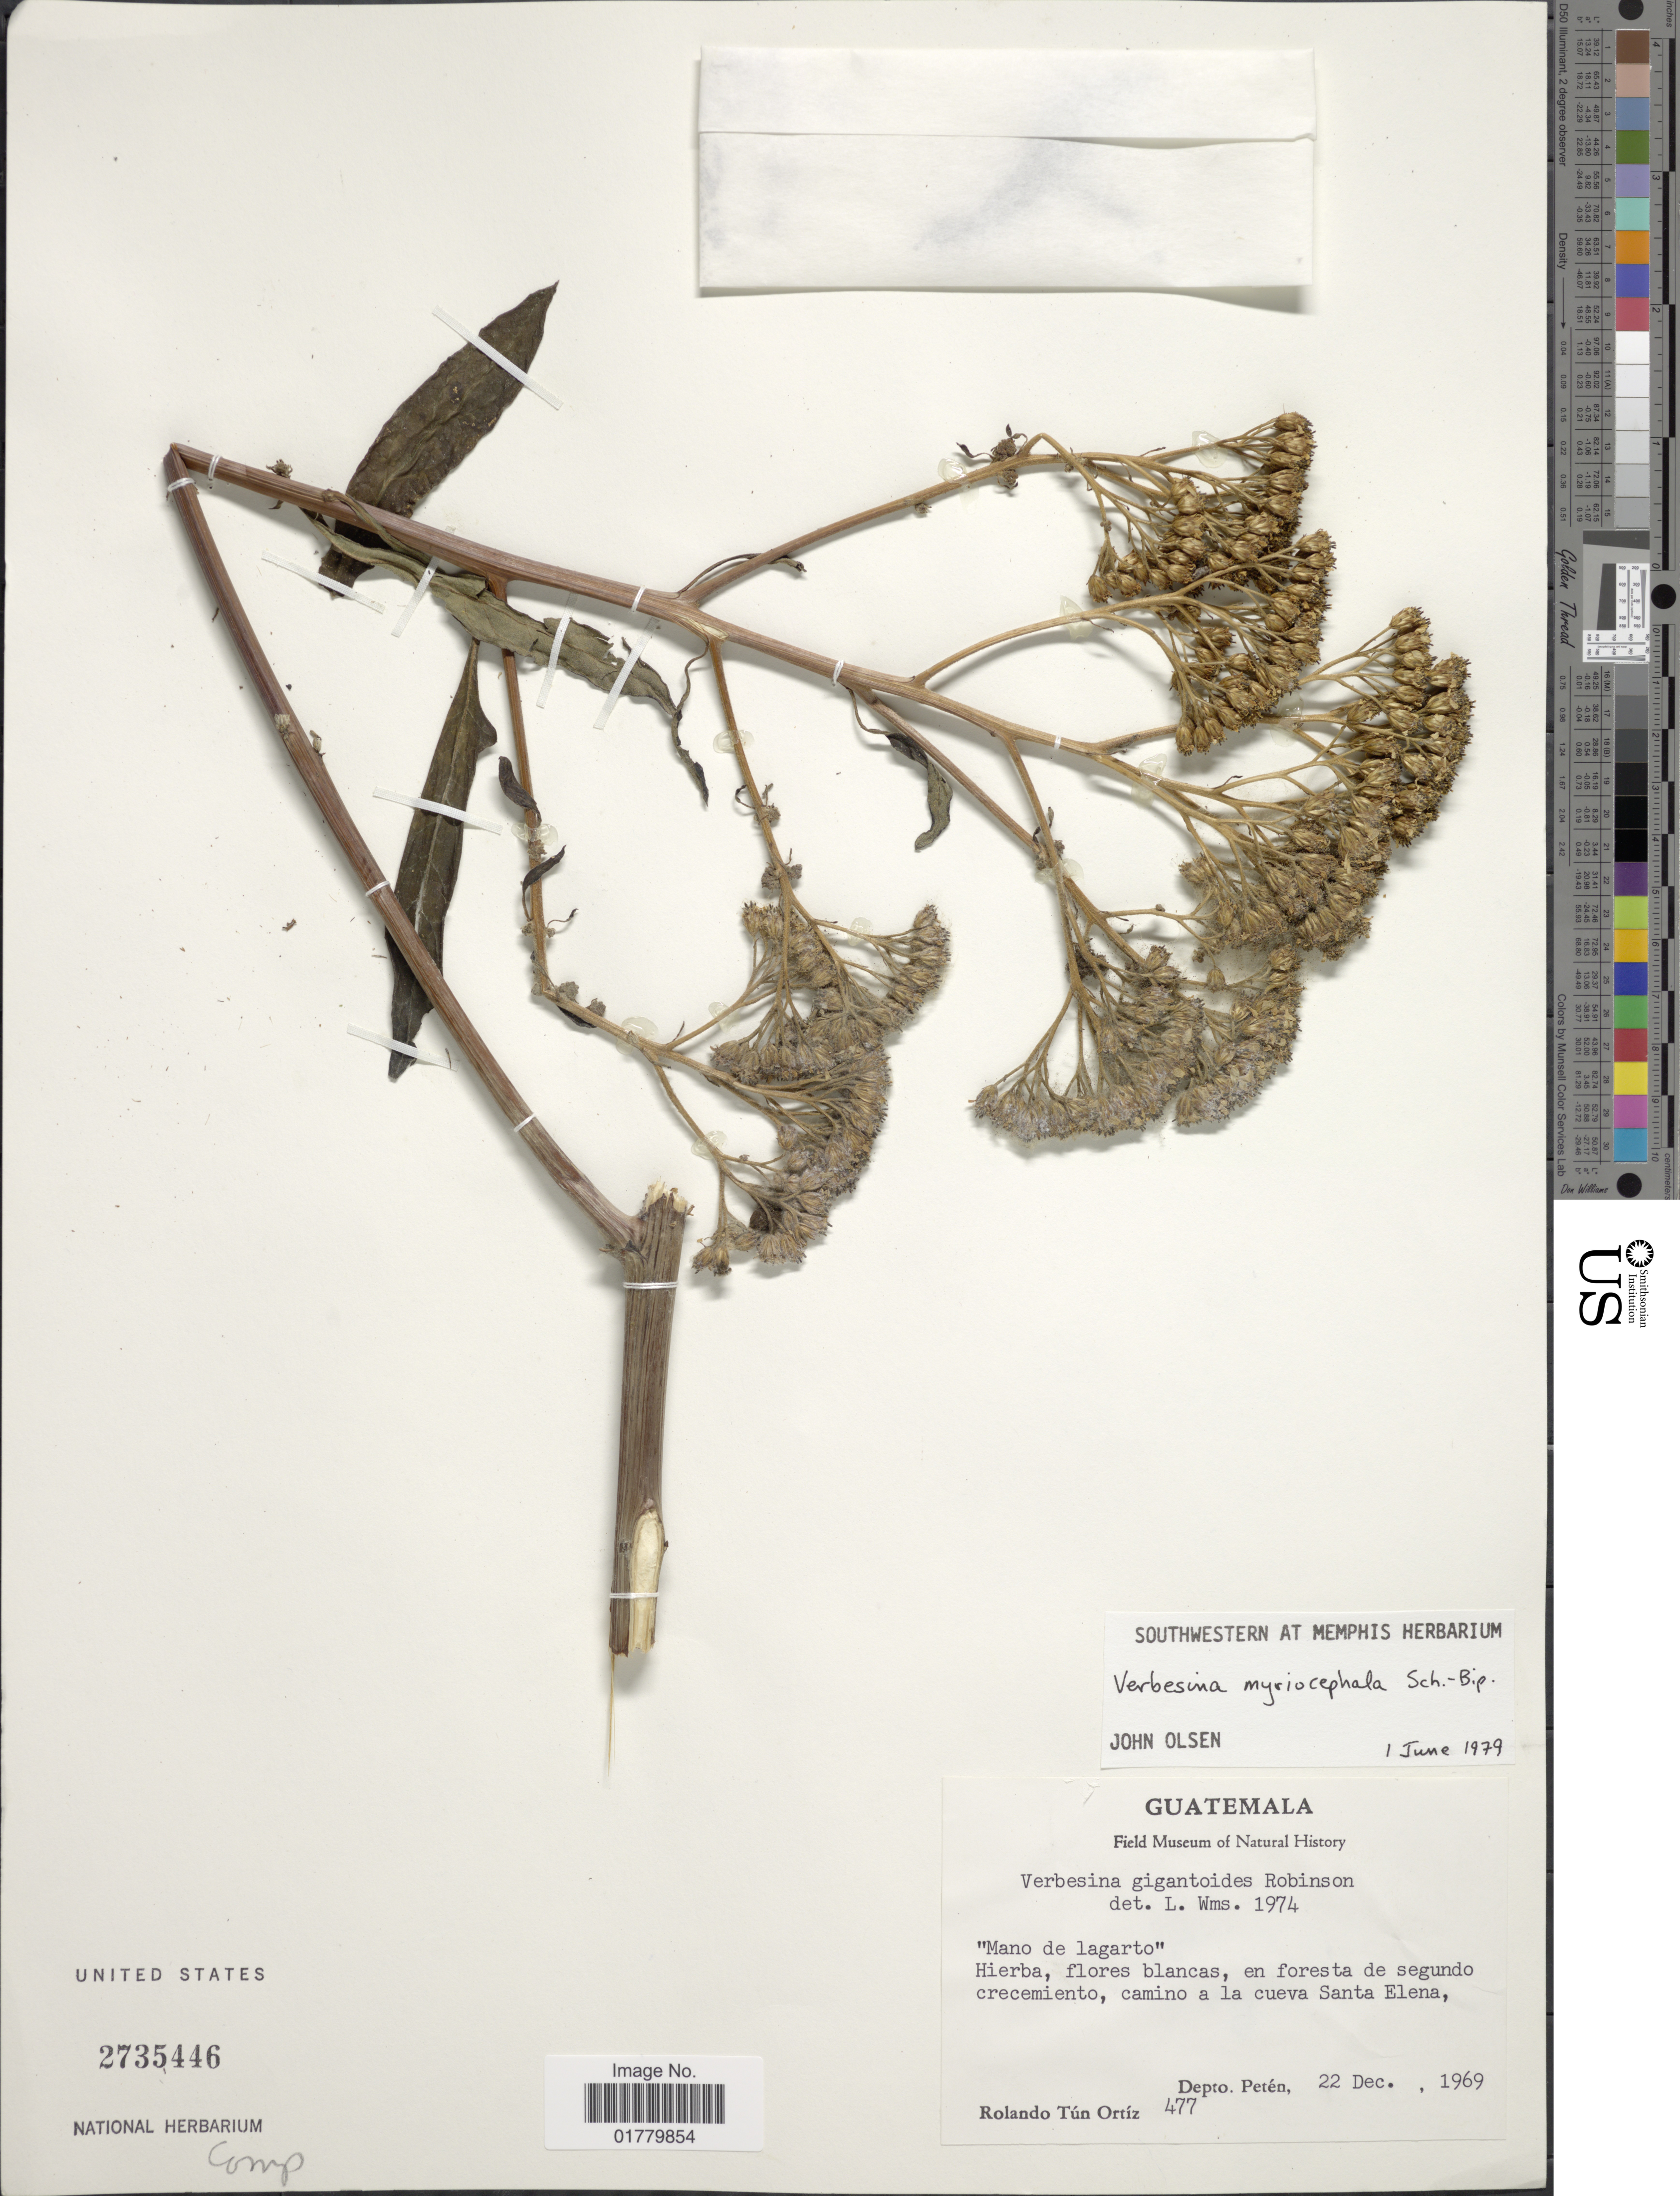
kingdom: Plantae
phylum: Tracheophyta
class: Magnoliopsida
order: Asterales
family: Asteraceae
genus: Verbesina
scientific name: Verbesina myriocephala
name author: Sch. Bip. ex Klatt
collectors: R. T. Ortíz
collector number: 477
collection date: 1969-12-22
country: Guatemala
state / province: El Petén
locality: En foresta de segundo crecemiento, camino a la cueva Santa Elena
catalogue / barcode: US 2735446